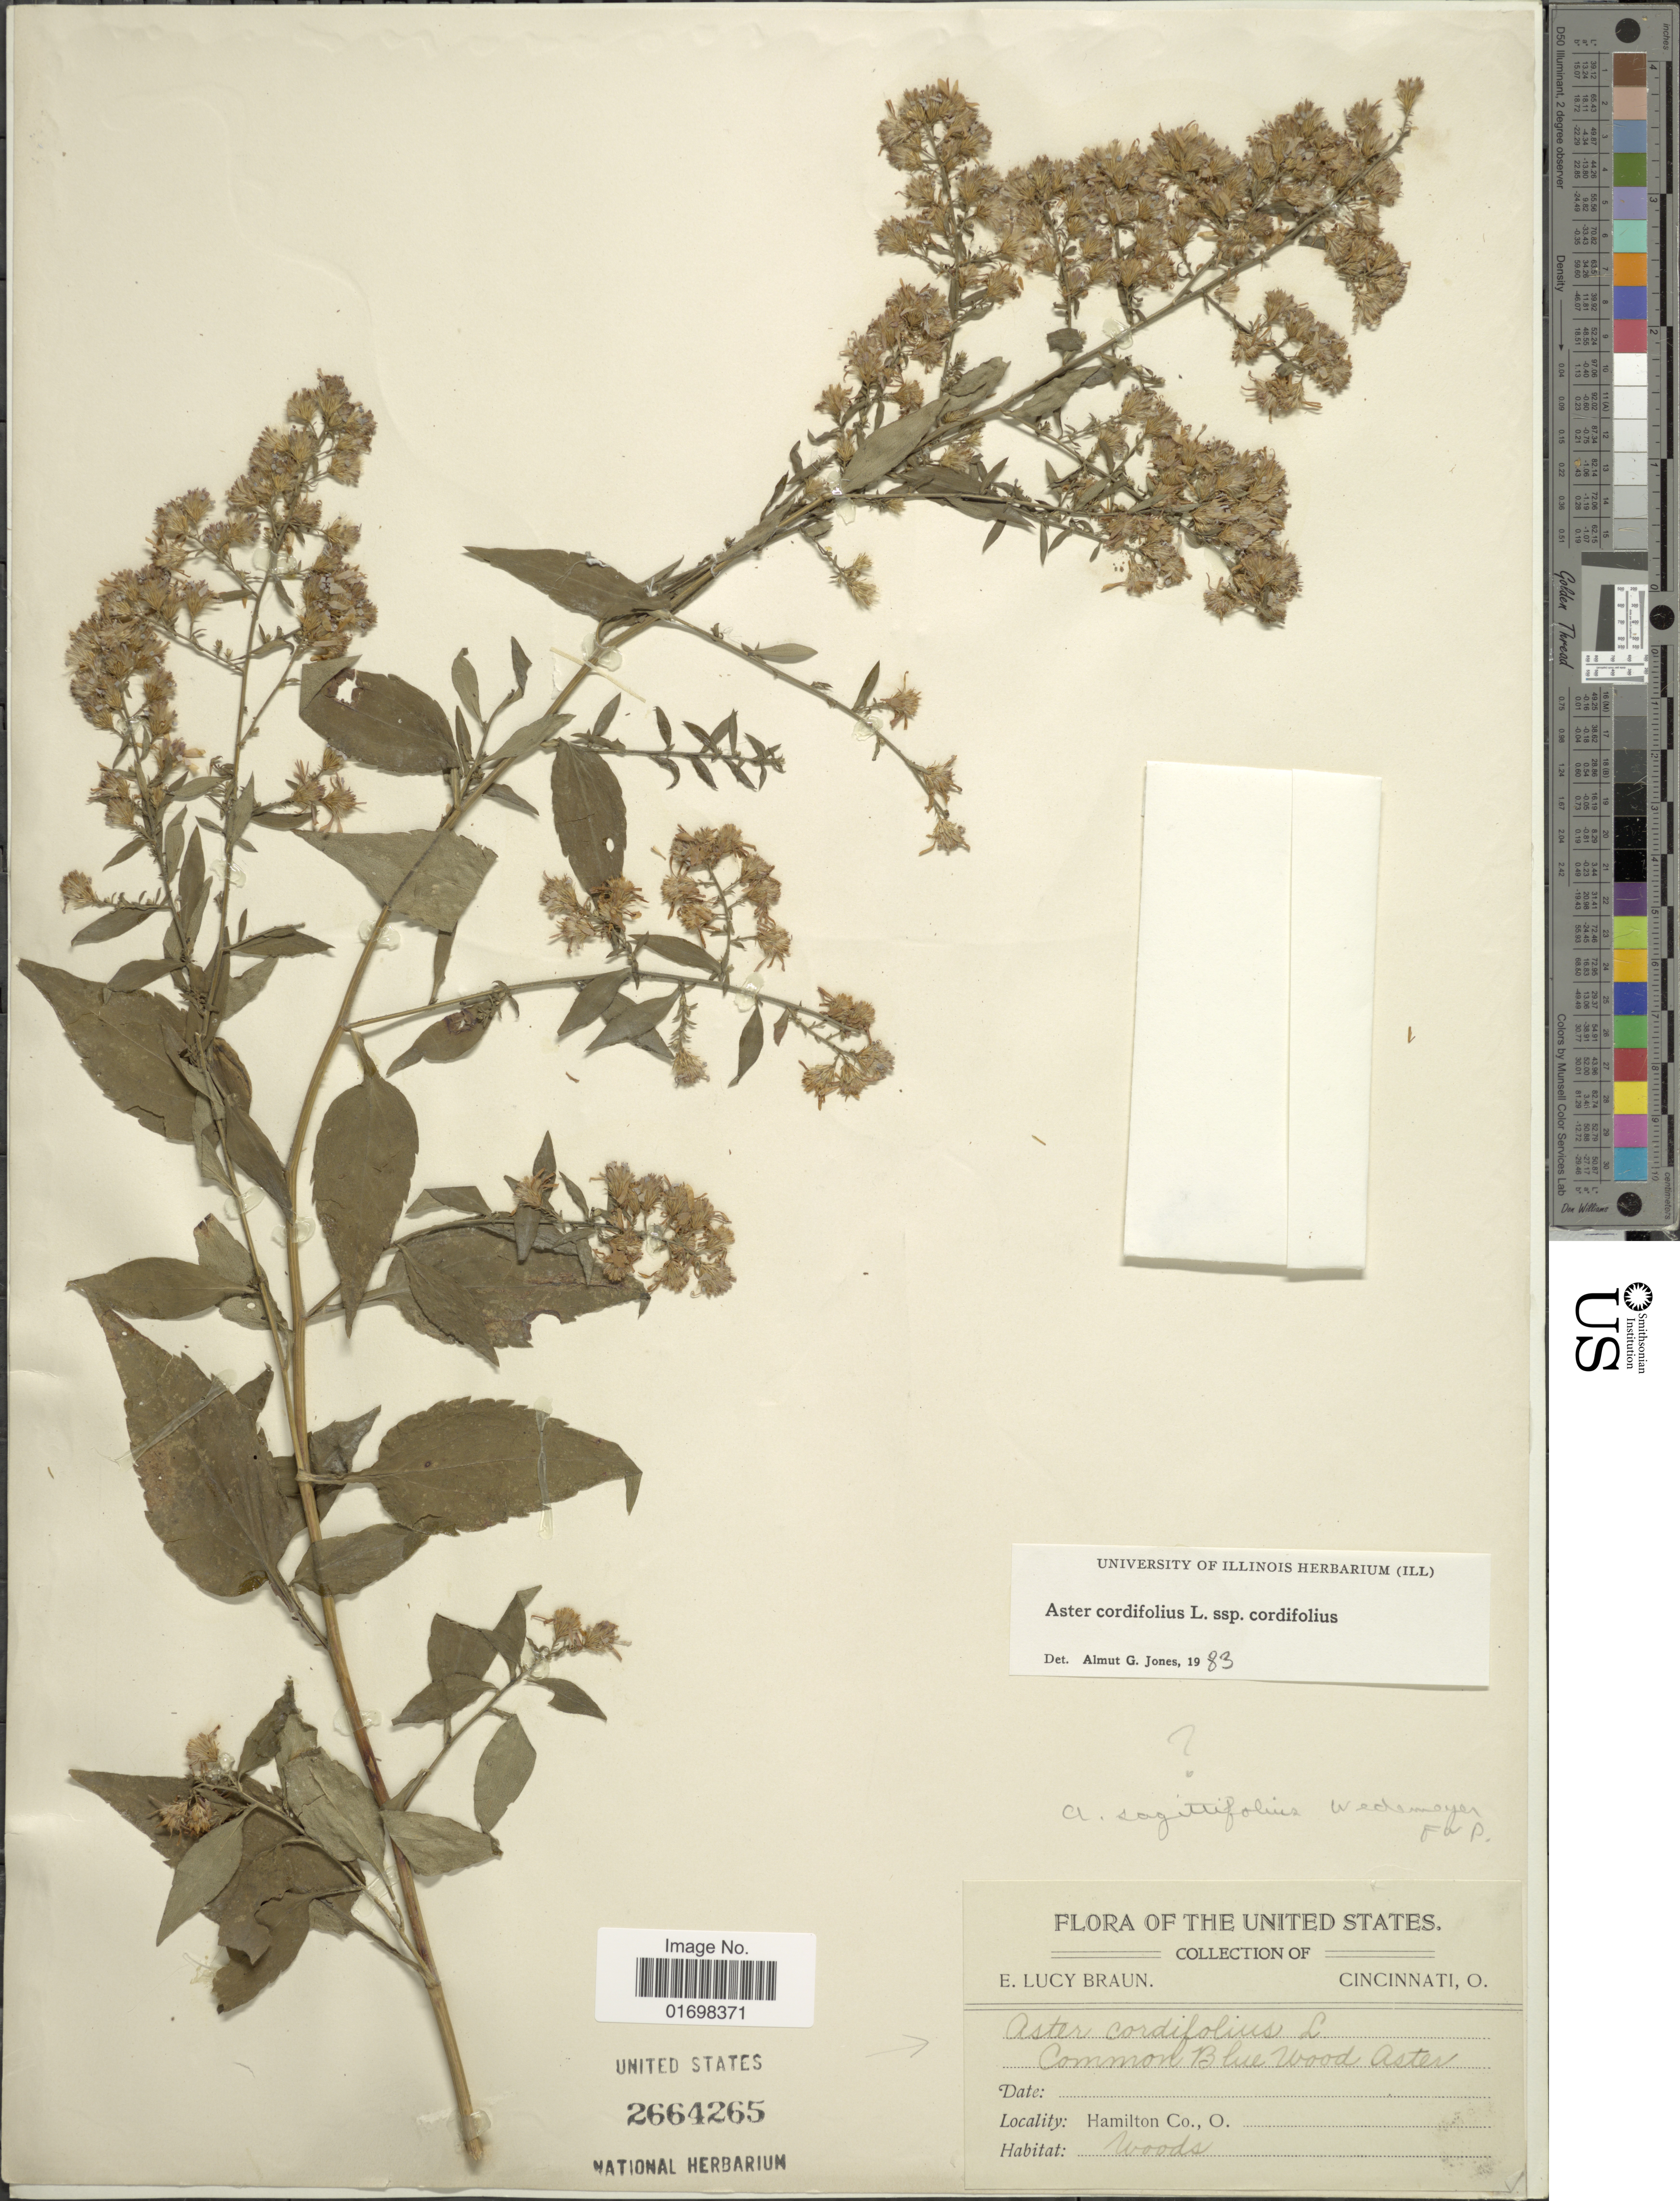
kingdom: Plantae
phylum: Tracheophyta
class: Magnoliopsida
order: Asterales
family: Asteraceae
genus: Symphyotrichum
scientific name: Symphyotrichum cordifolium var. cordifolium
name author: (L.) G.L. Nesom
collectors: E. L. Braun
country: United States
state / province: Ohio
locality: Hamilton Co. O.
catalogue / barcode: US 2664265